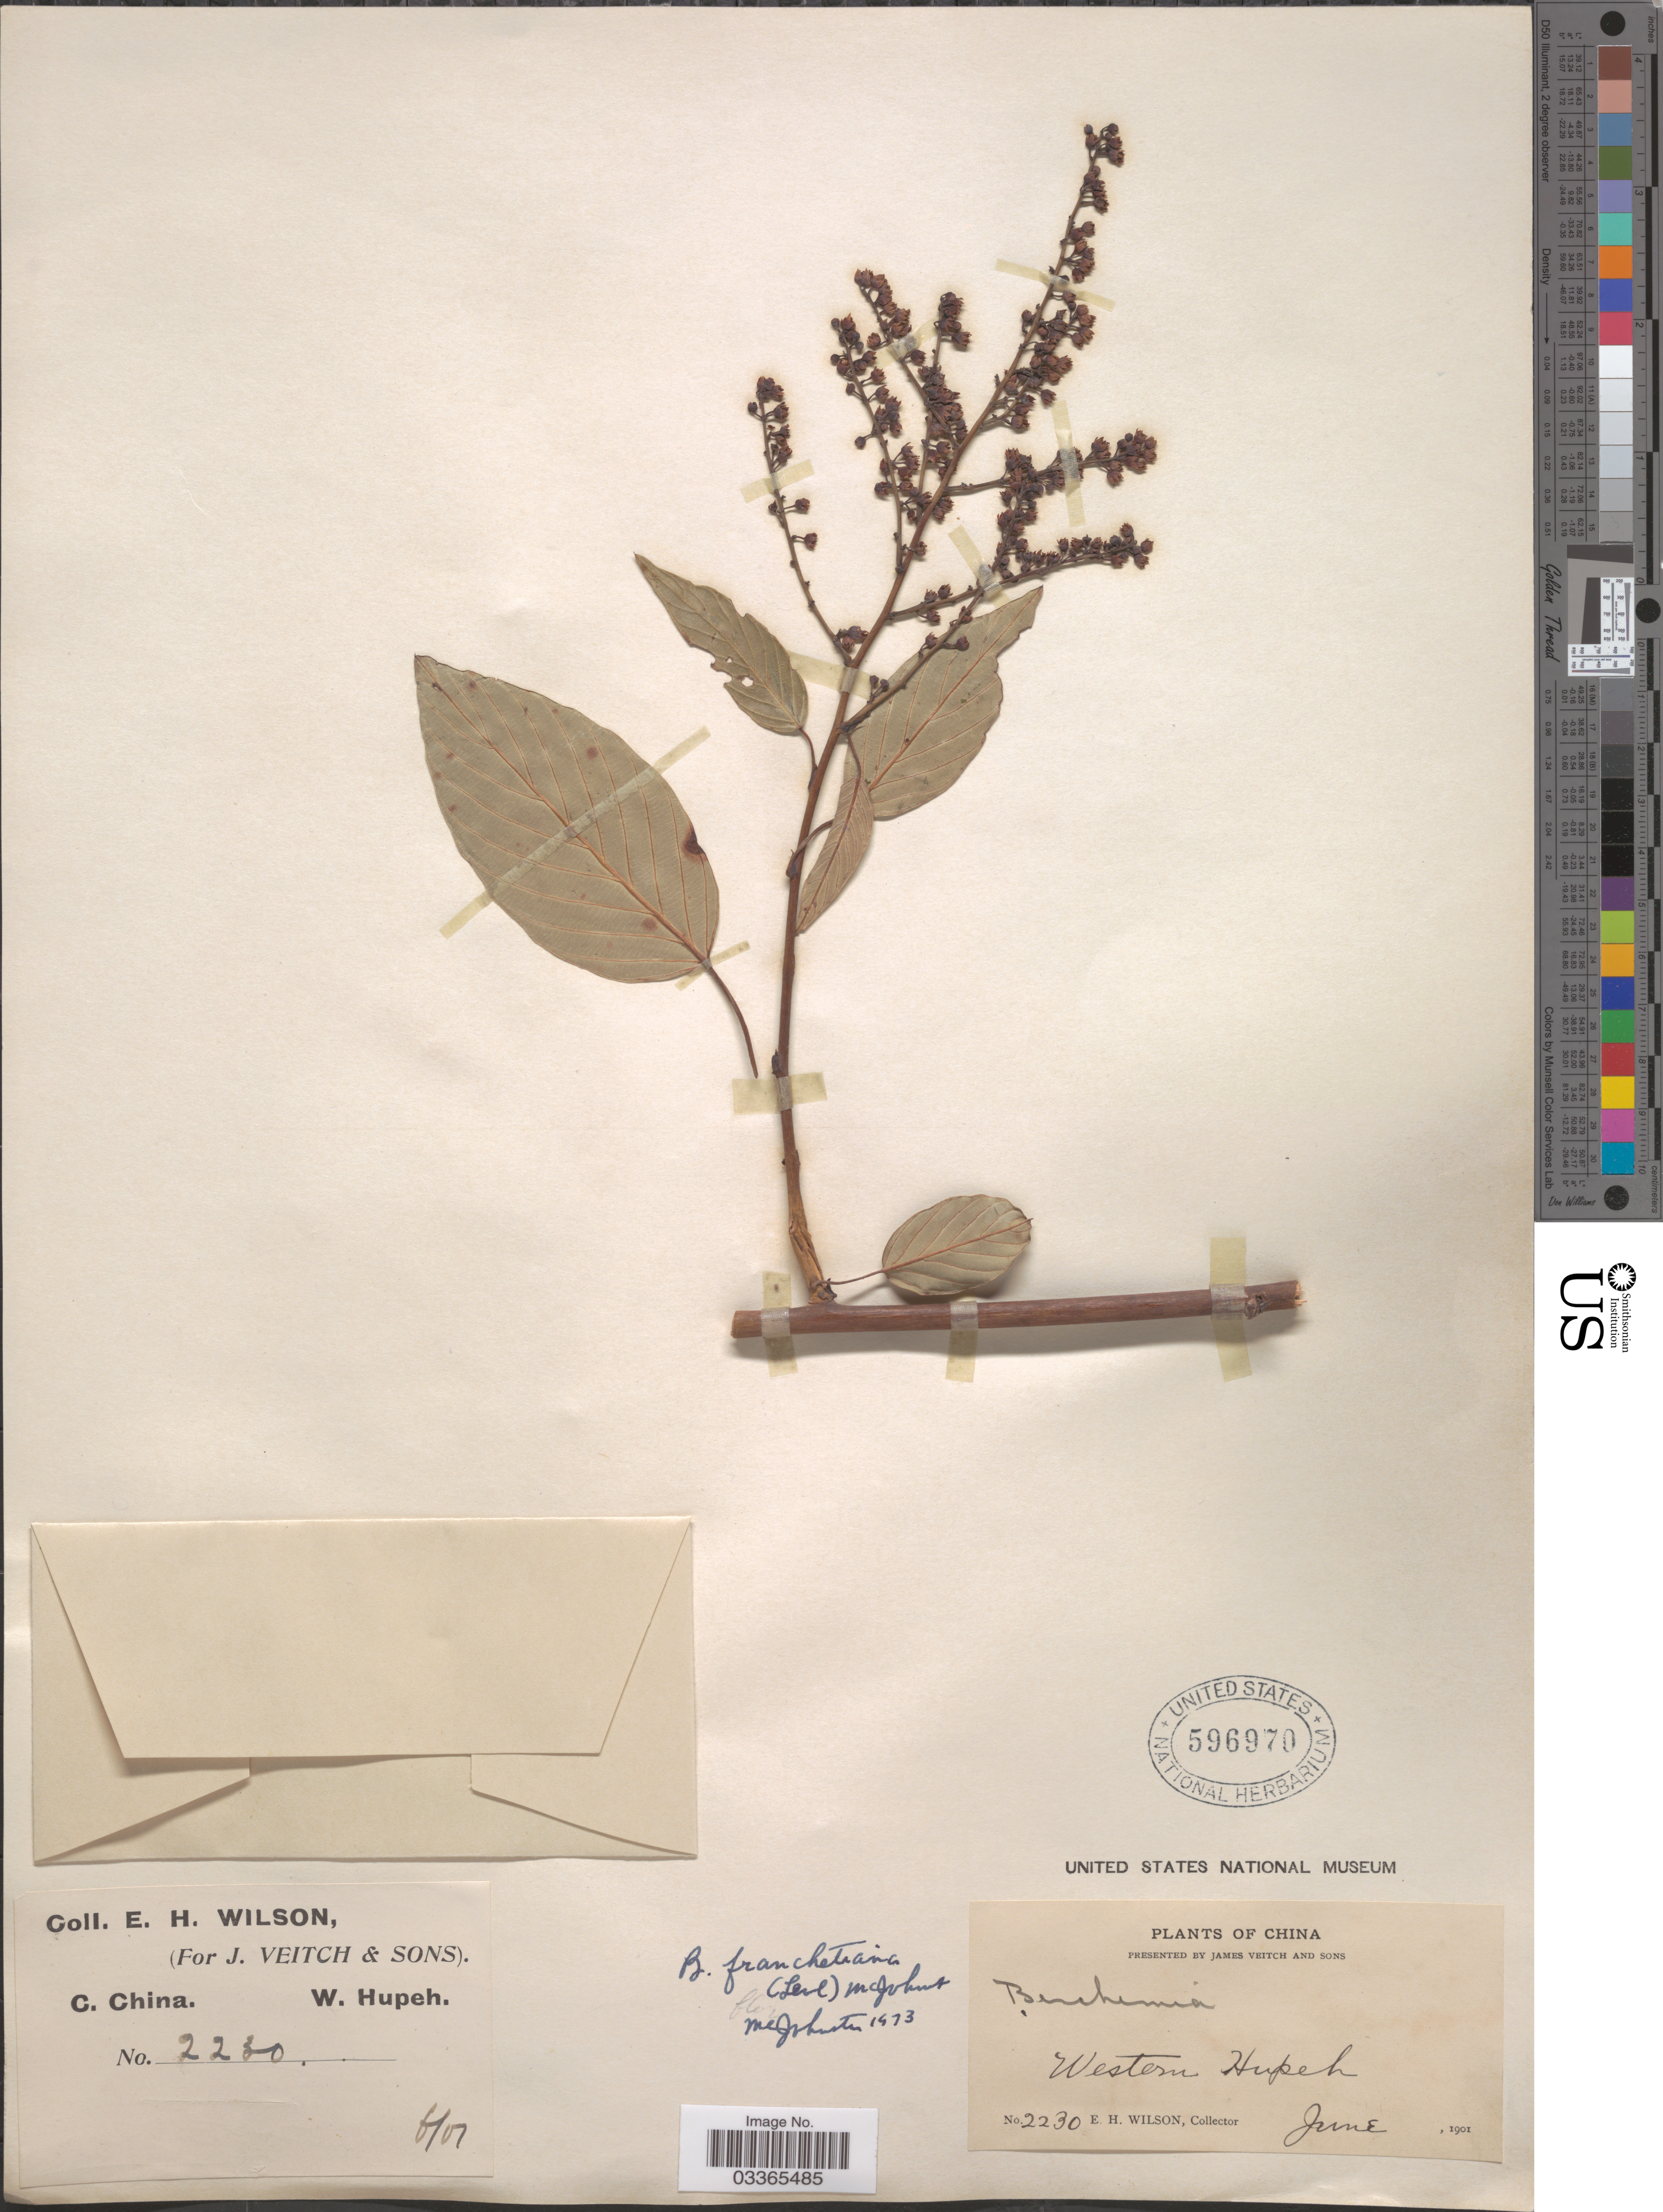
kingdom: Plantae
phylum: Tracheophyta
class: Magnoliopsida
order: Rosales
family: Rhamnaceae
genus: Berchemia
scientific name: Berchemia franchetiana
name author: (H. Lév.) H.H. Pham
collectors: E. Wilson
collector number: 2230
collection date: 1901-06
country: China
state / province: Hubei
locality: C. China. W. Hupeh. Western Hupeh.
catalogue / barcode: US 596970